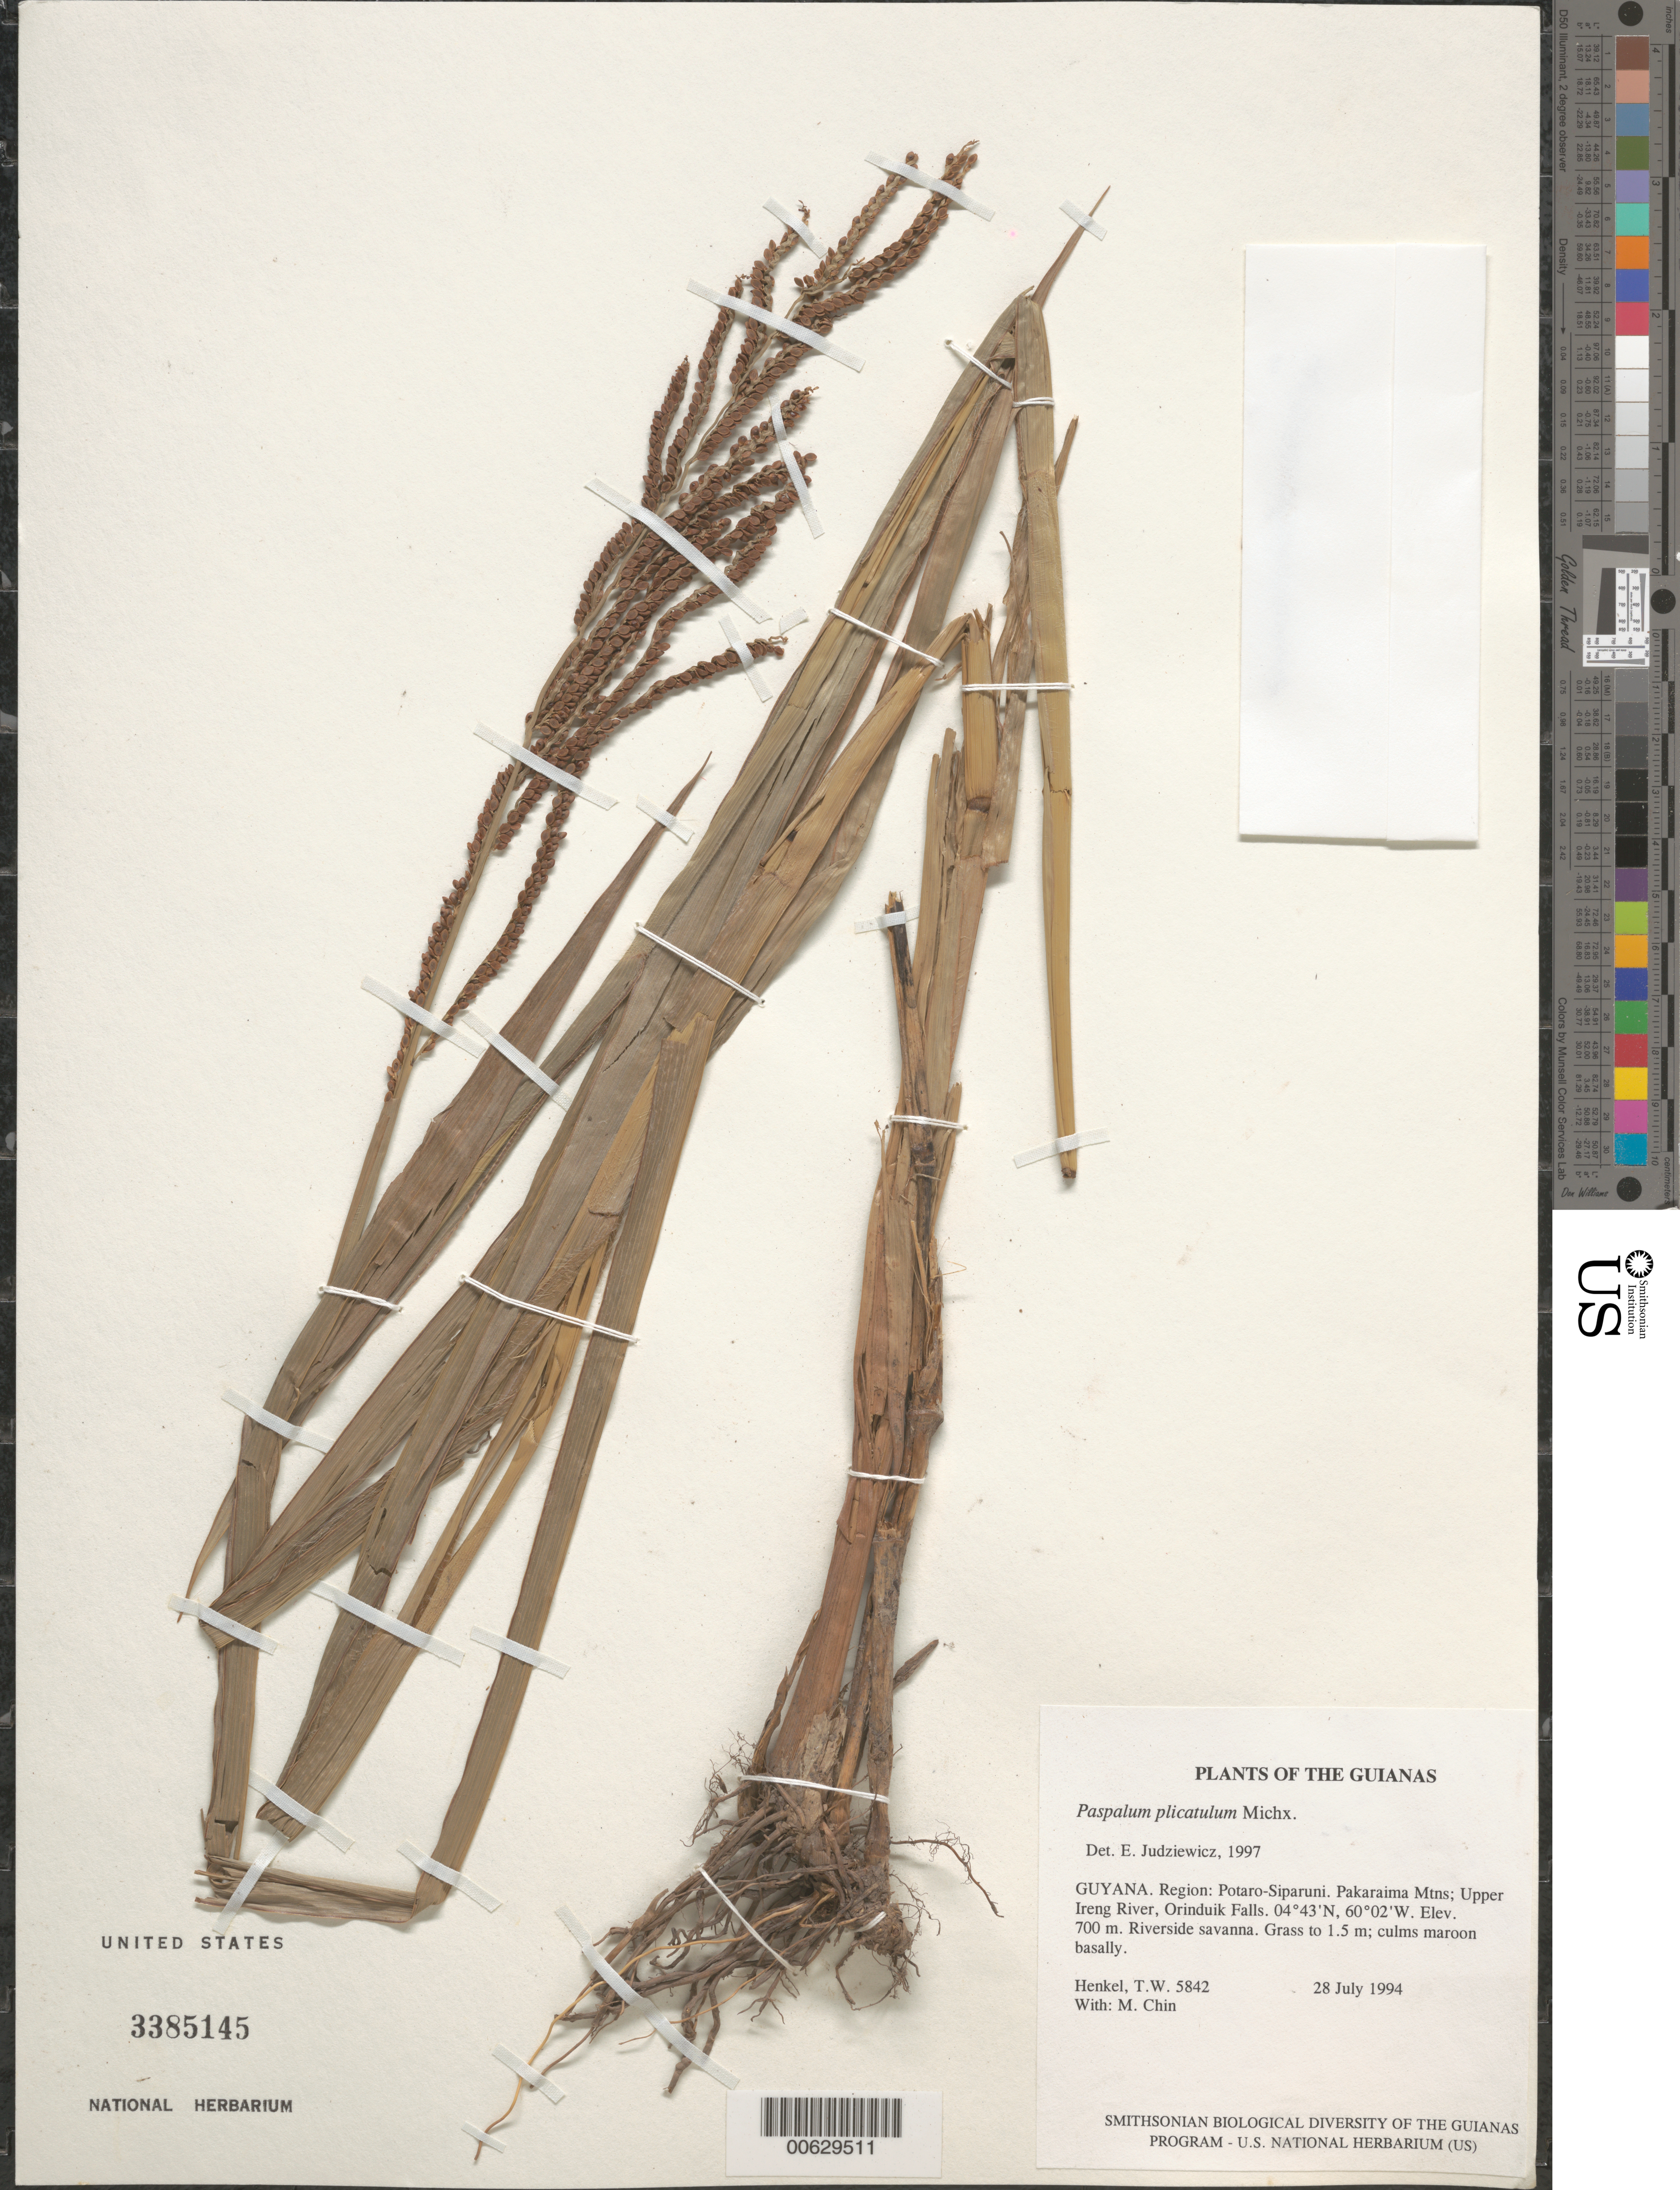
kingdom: Plantae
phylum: Tracheophyta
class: Liliopsida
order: Poales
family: Poaceae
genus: Paspalum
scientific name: Paspalum plicatulum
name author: Michx.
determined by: Judziewicz, E. J.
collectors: T. Henkel & M. Chin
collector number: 5842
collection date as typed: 28 July 1994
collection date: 1994-07-28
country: Guyana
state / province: Potaro-Siparuni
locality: Pakaraima Mtns; Upper Ireng River, Orinduik Falls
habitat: Riverside savanna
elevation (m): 700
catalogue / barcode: US 3385145